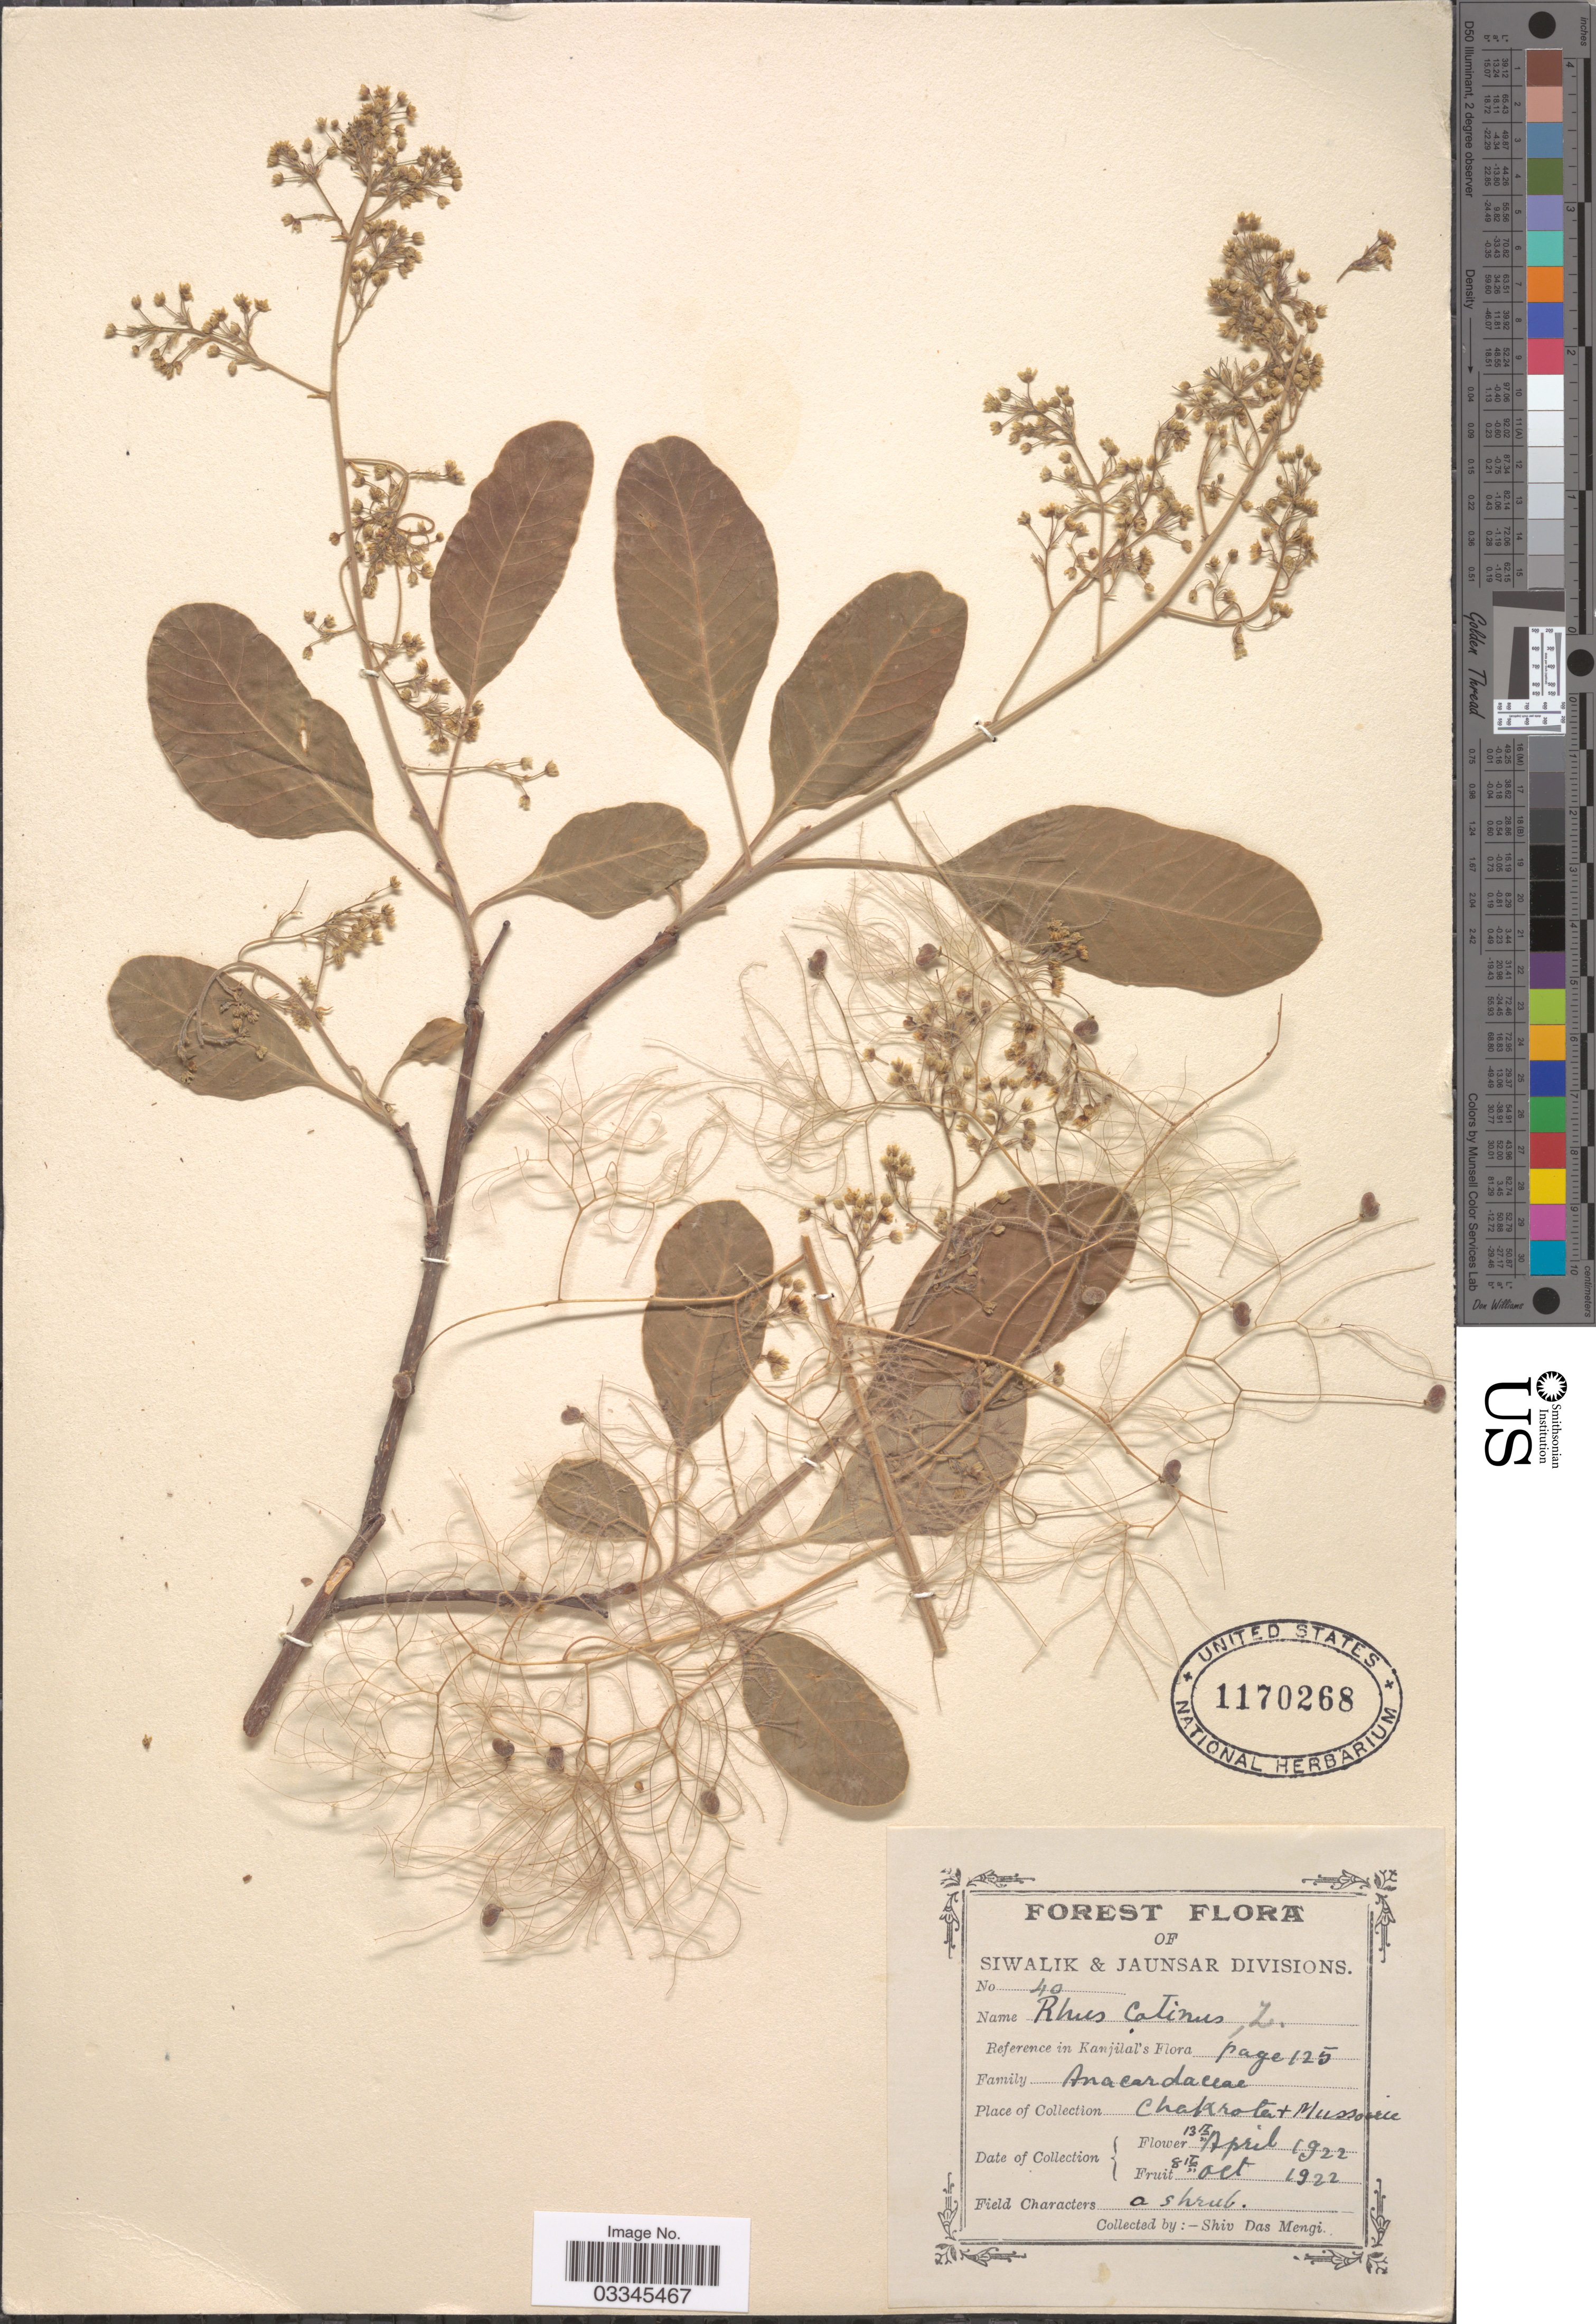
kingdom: Plantae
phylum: Tracheophyta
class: Magnoliopsida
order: Sapindales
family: Anacardiaceae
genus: Cotinus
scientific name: Cotinus coggygria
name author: Scop.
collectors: Shav Das Mengi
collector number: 40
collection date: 1922-04-13/1922-10-08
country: India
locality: Forest. Siwalik & Jaunsar Divisions. Chakrola + Mussoorie.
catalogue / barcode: US 1170268